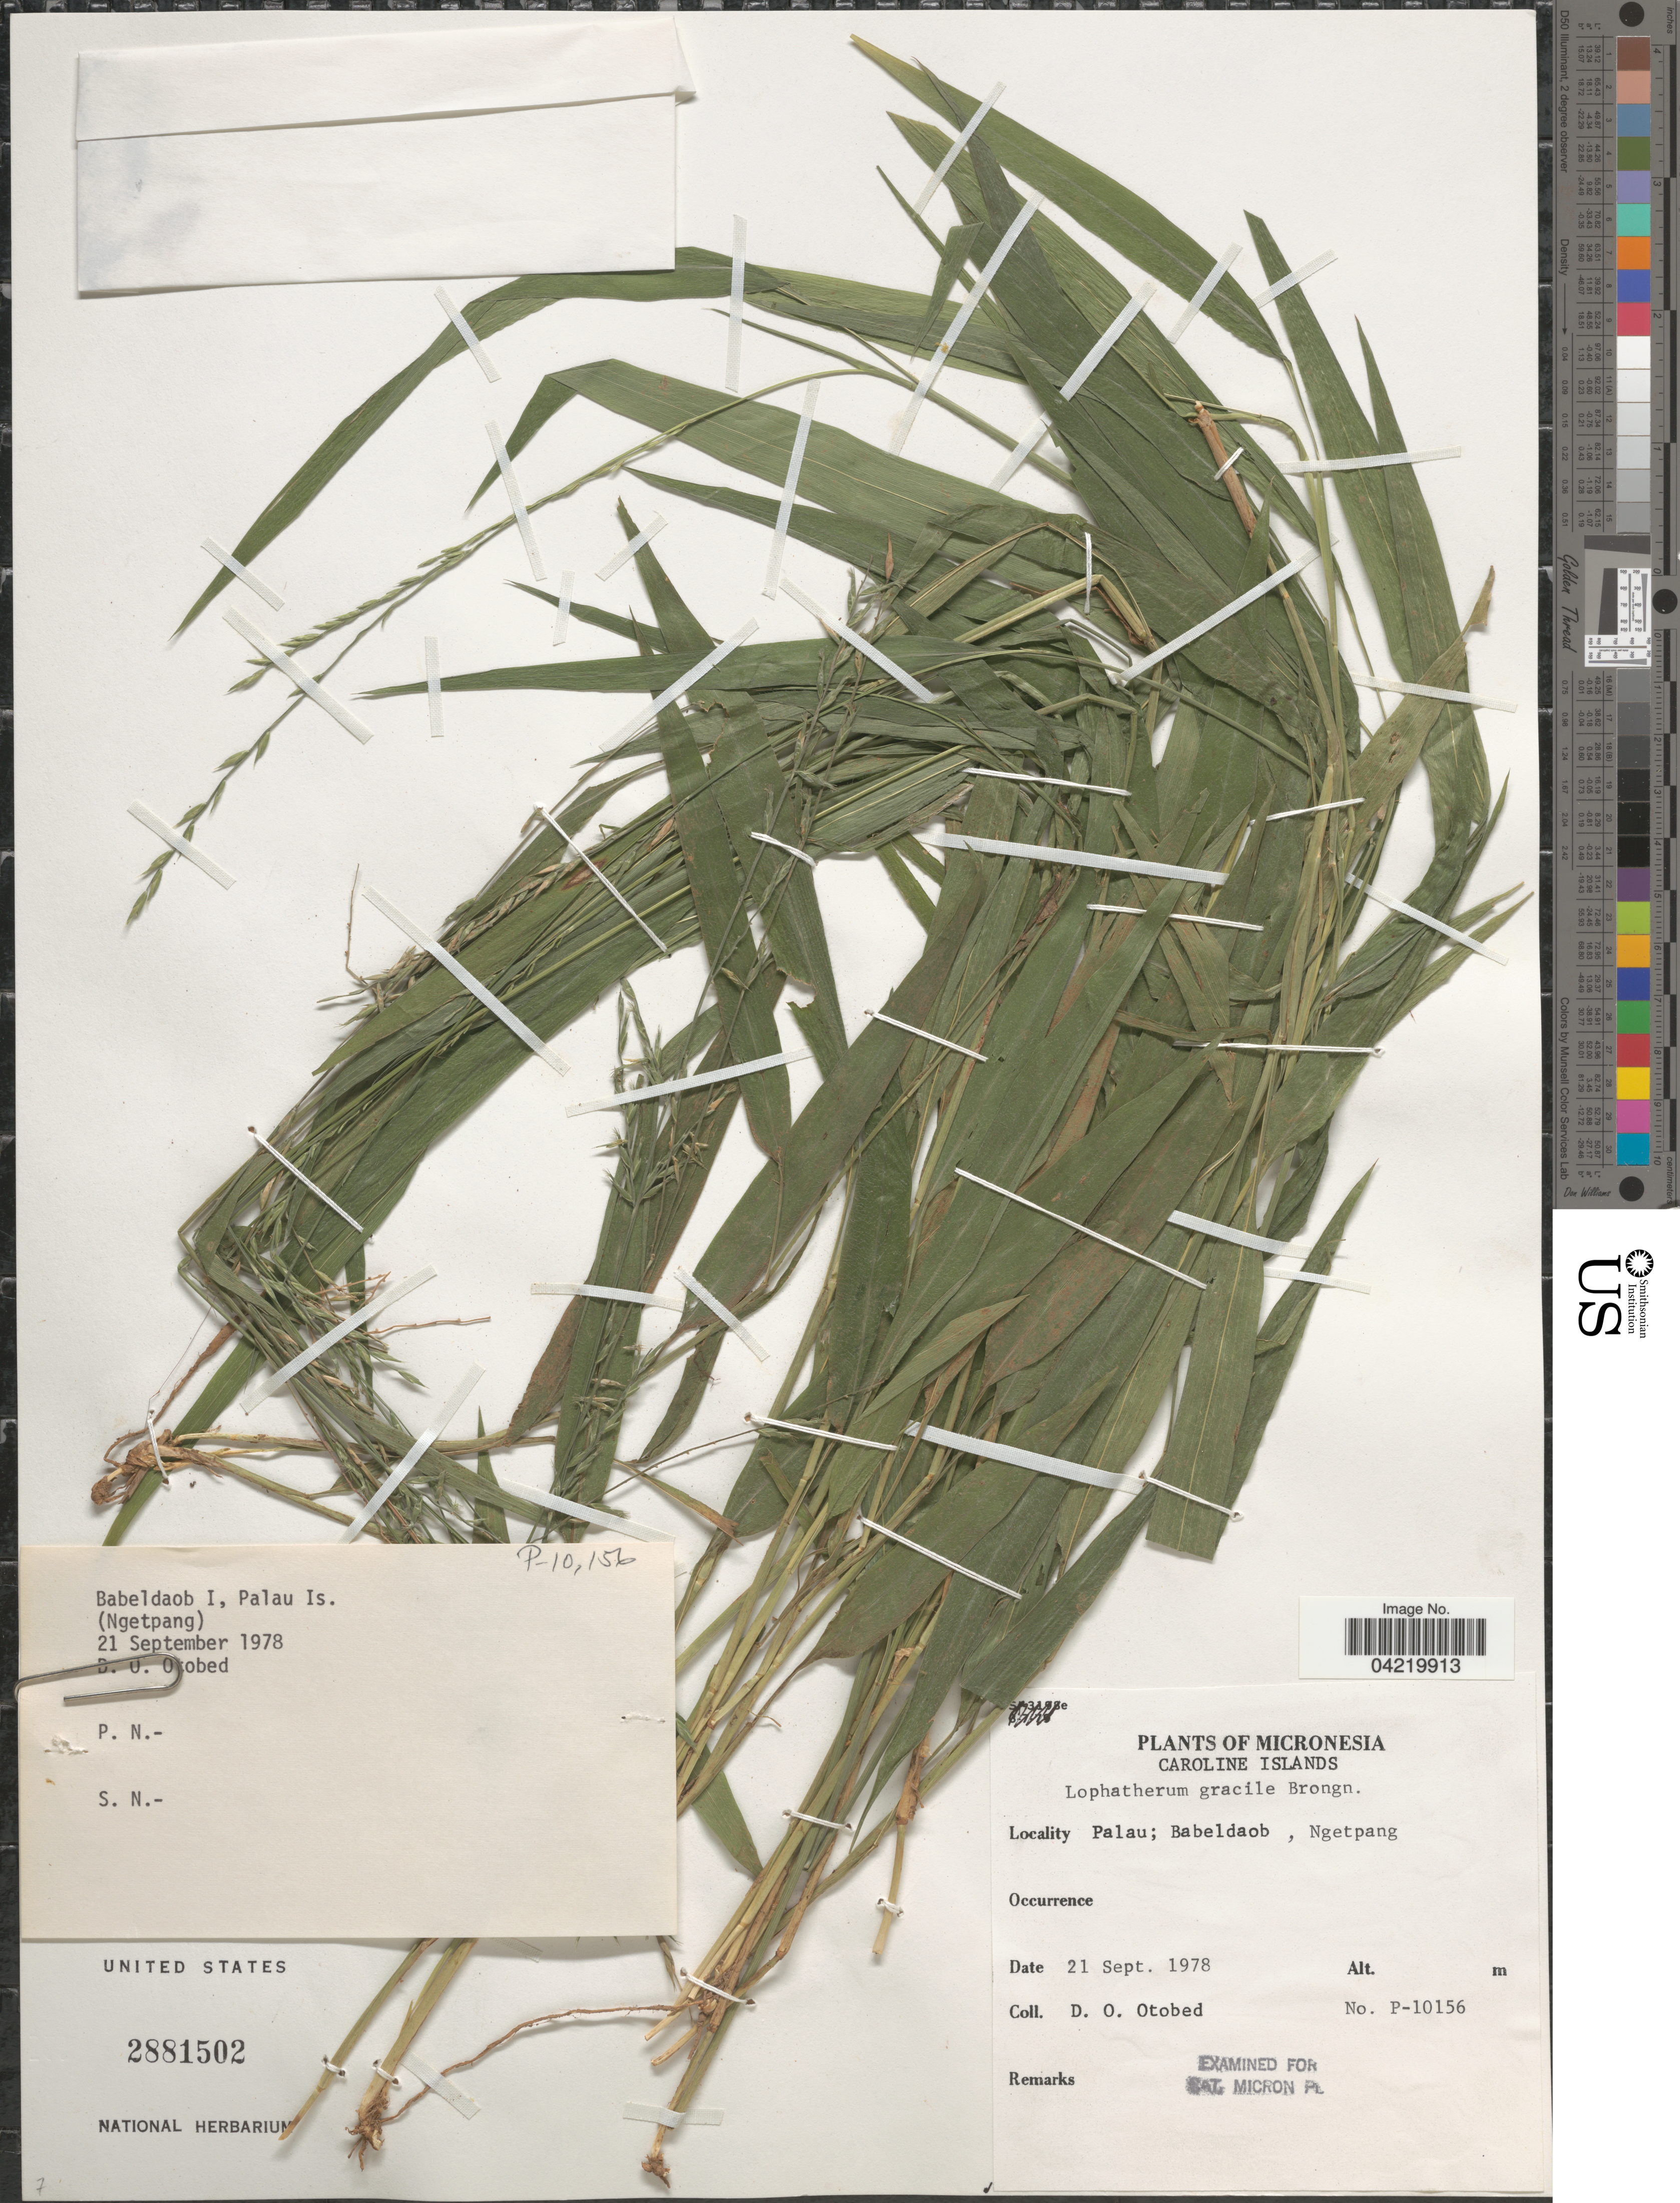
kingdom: Plantae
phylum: Tracheophyta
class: Liliopsida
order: Poales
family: Poaceae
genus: Lophatherum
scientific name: Lophatherum gracile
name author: Brongn.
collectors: D. O. Otobed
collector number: P-10156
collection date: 1978-09-21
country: Palau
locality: Micronesia. Caroline Islands. Palau; Babeldaob, Ngetpang.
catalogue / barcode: US 2881502